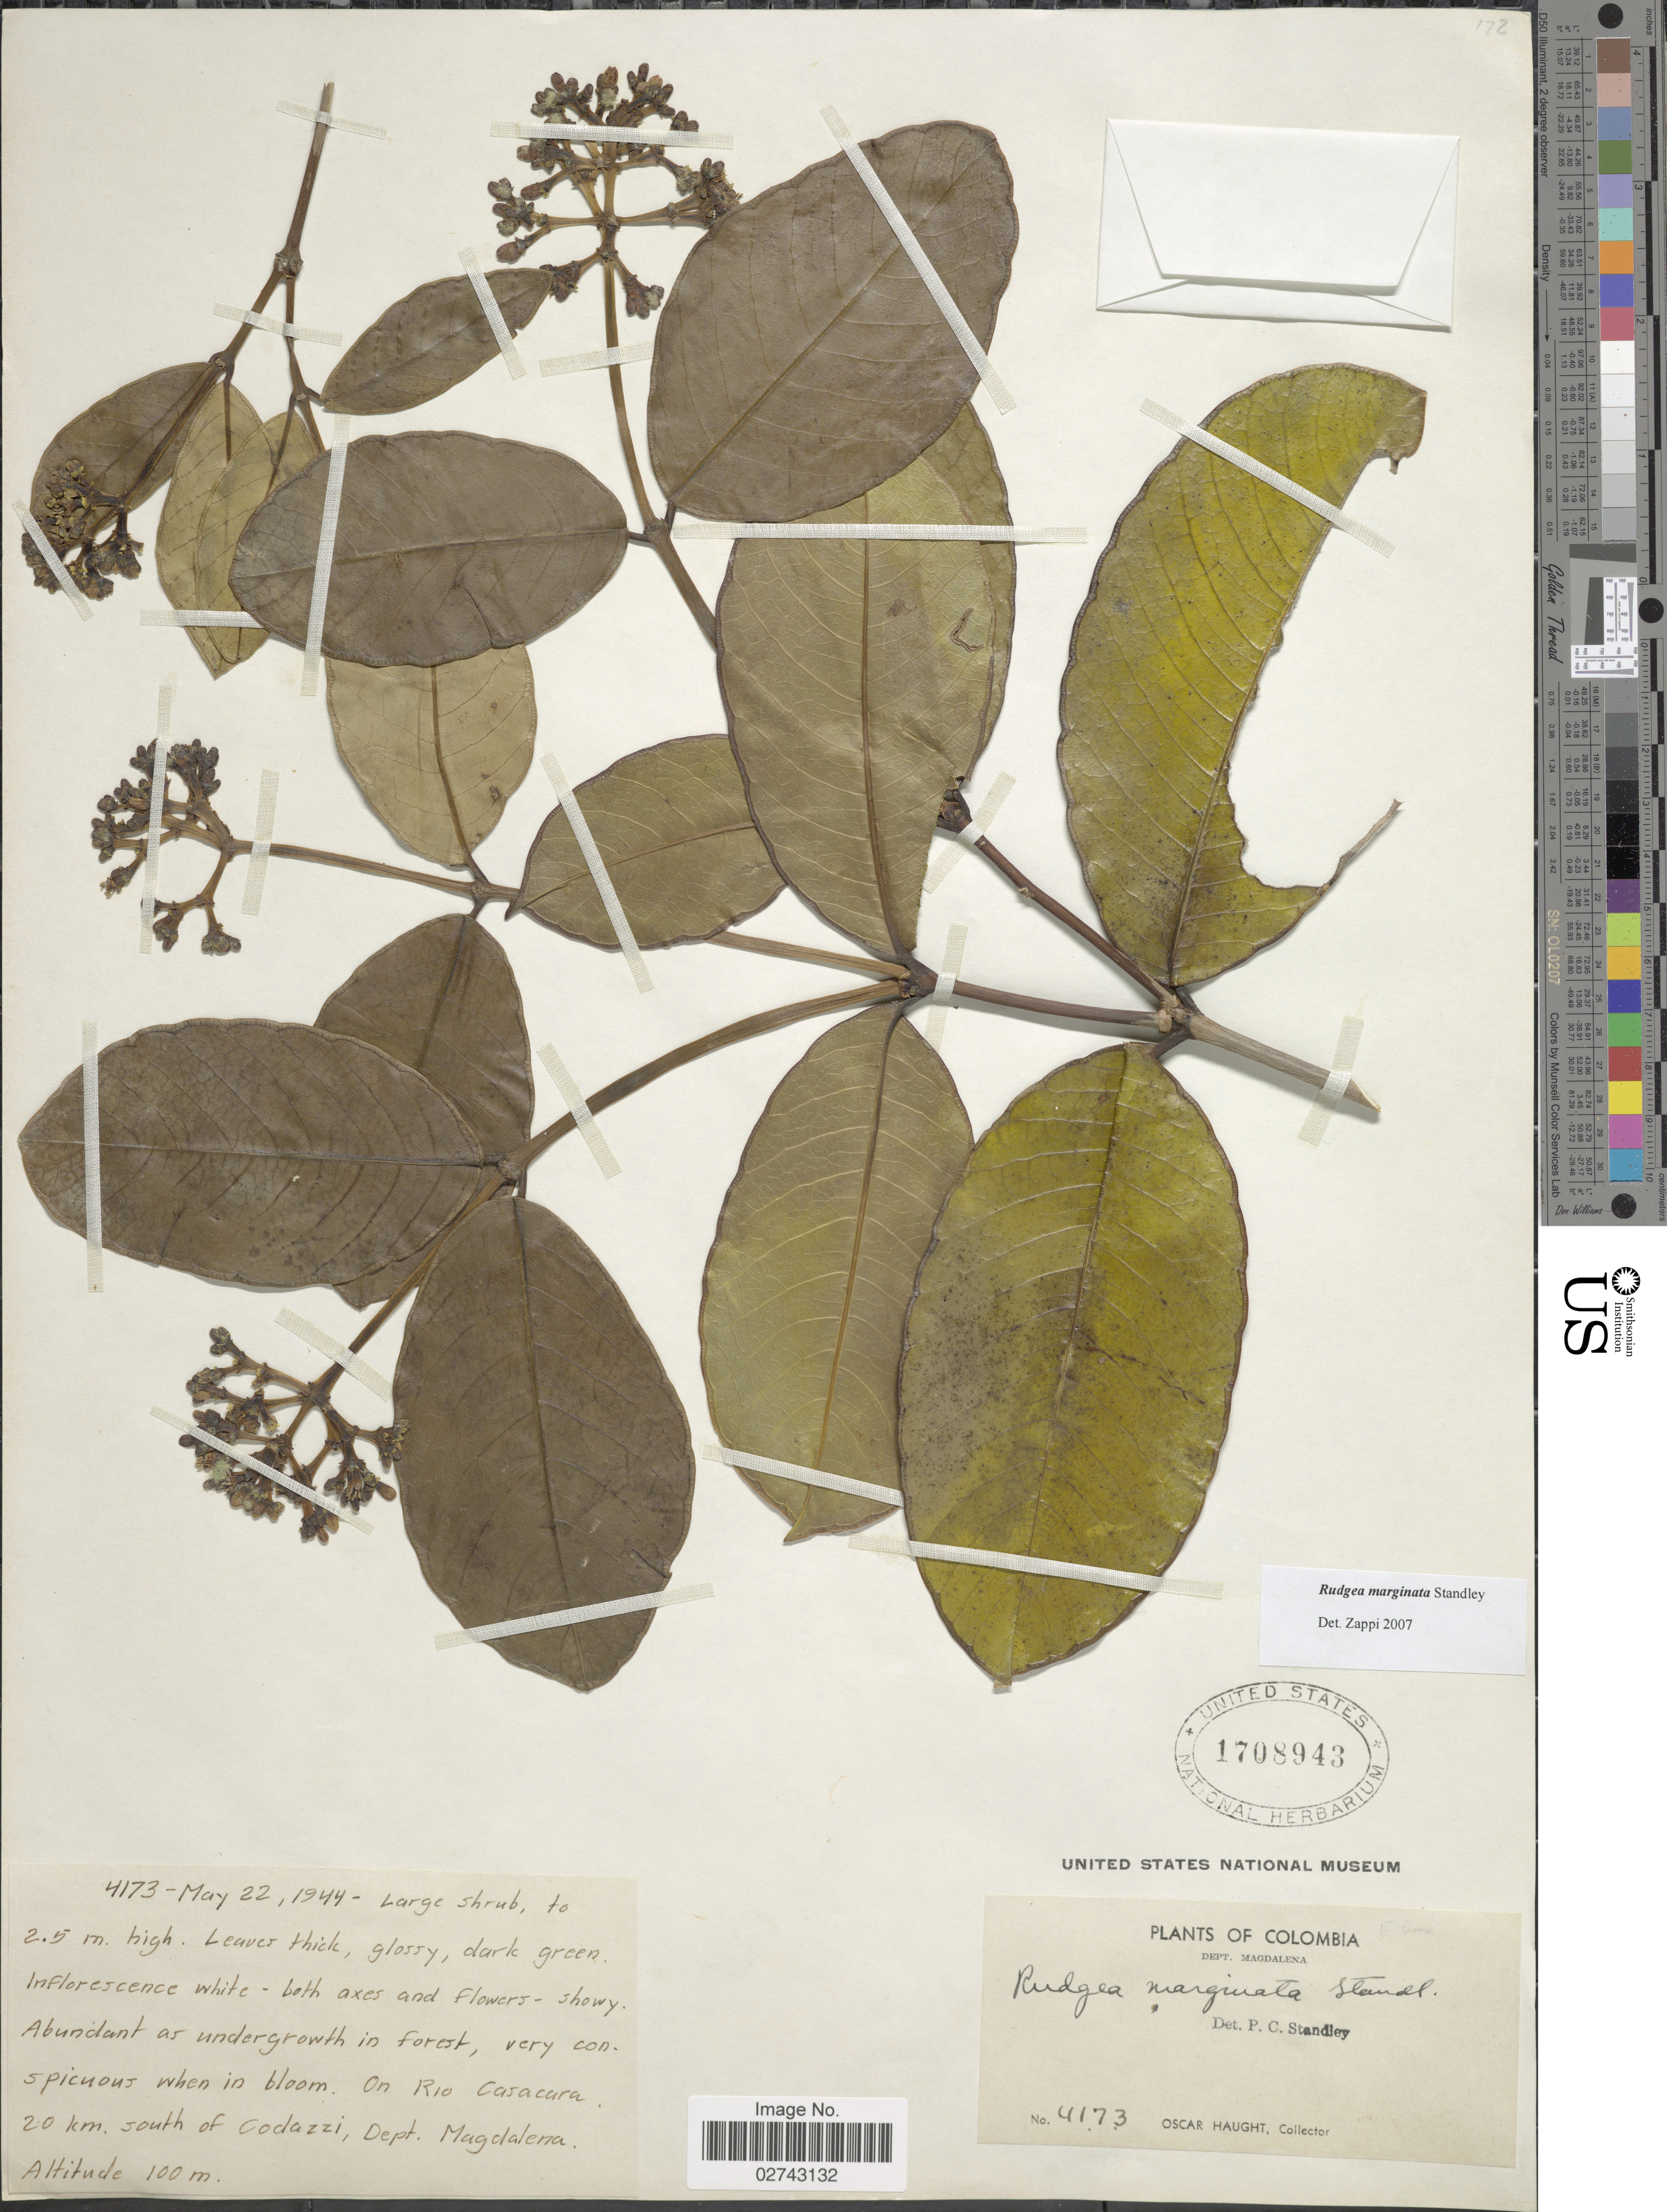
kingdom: Plantae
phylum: Tracheophyta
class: Magnoliopsida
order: Gentianales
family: Rubiaceae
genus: Rudgea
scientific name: Rudgea marginata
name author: Standl.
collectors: O. L. Haught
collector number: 4173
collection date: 1944-05-22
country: Colombia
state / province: Magdalena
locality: On Rio Casacara. 20 km south of Codazzi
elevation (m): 100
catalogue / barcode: US 1708943